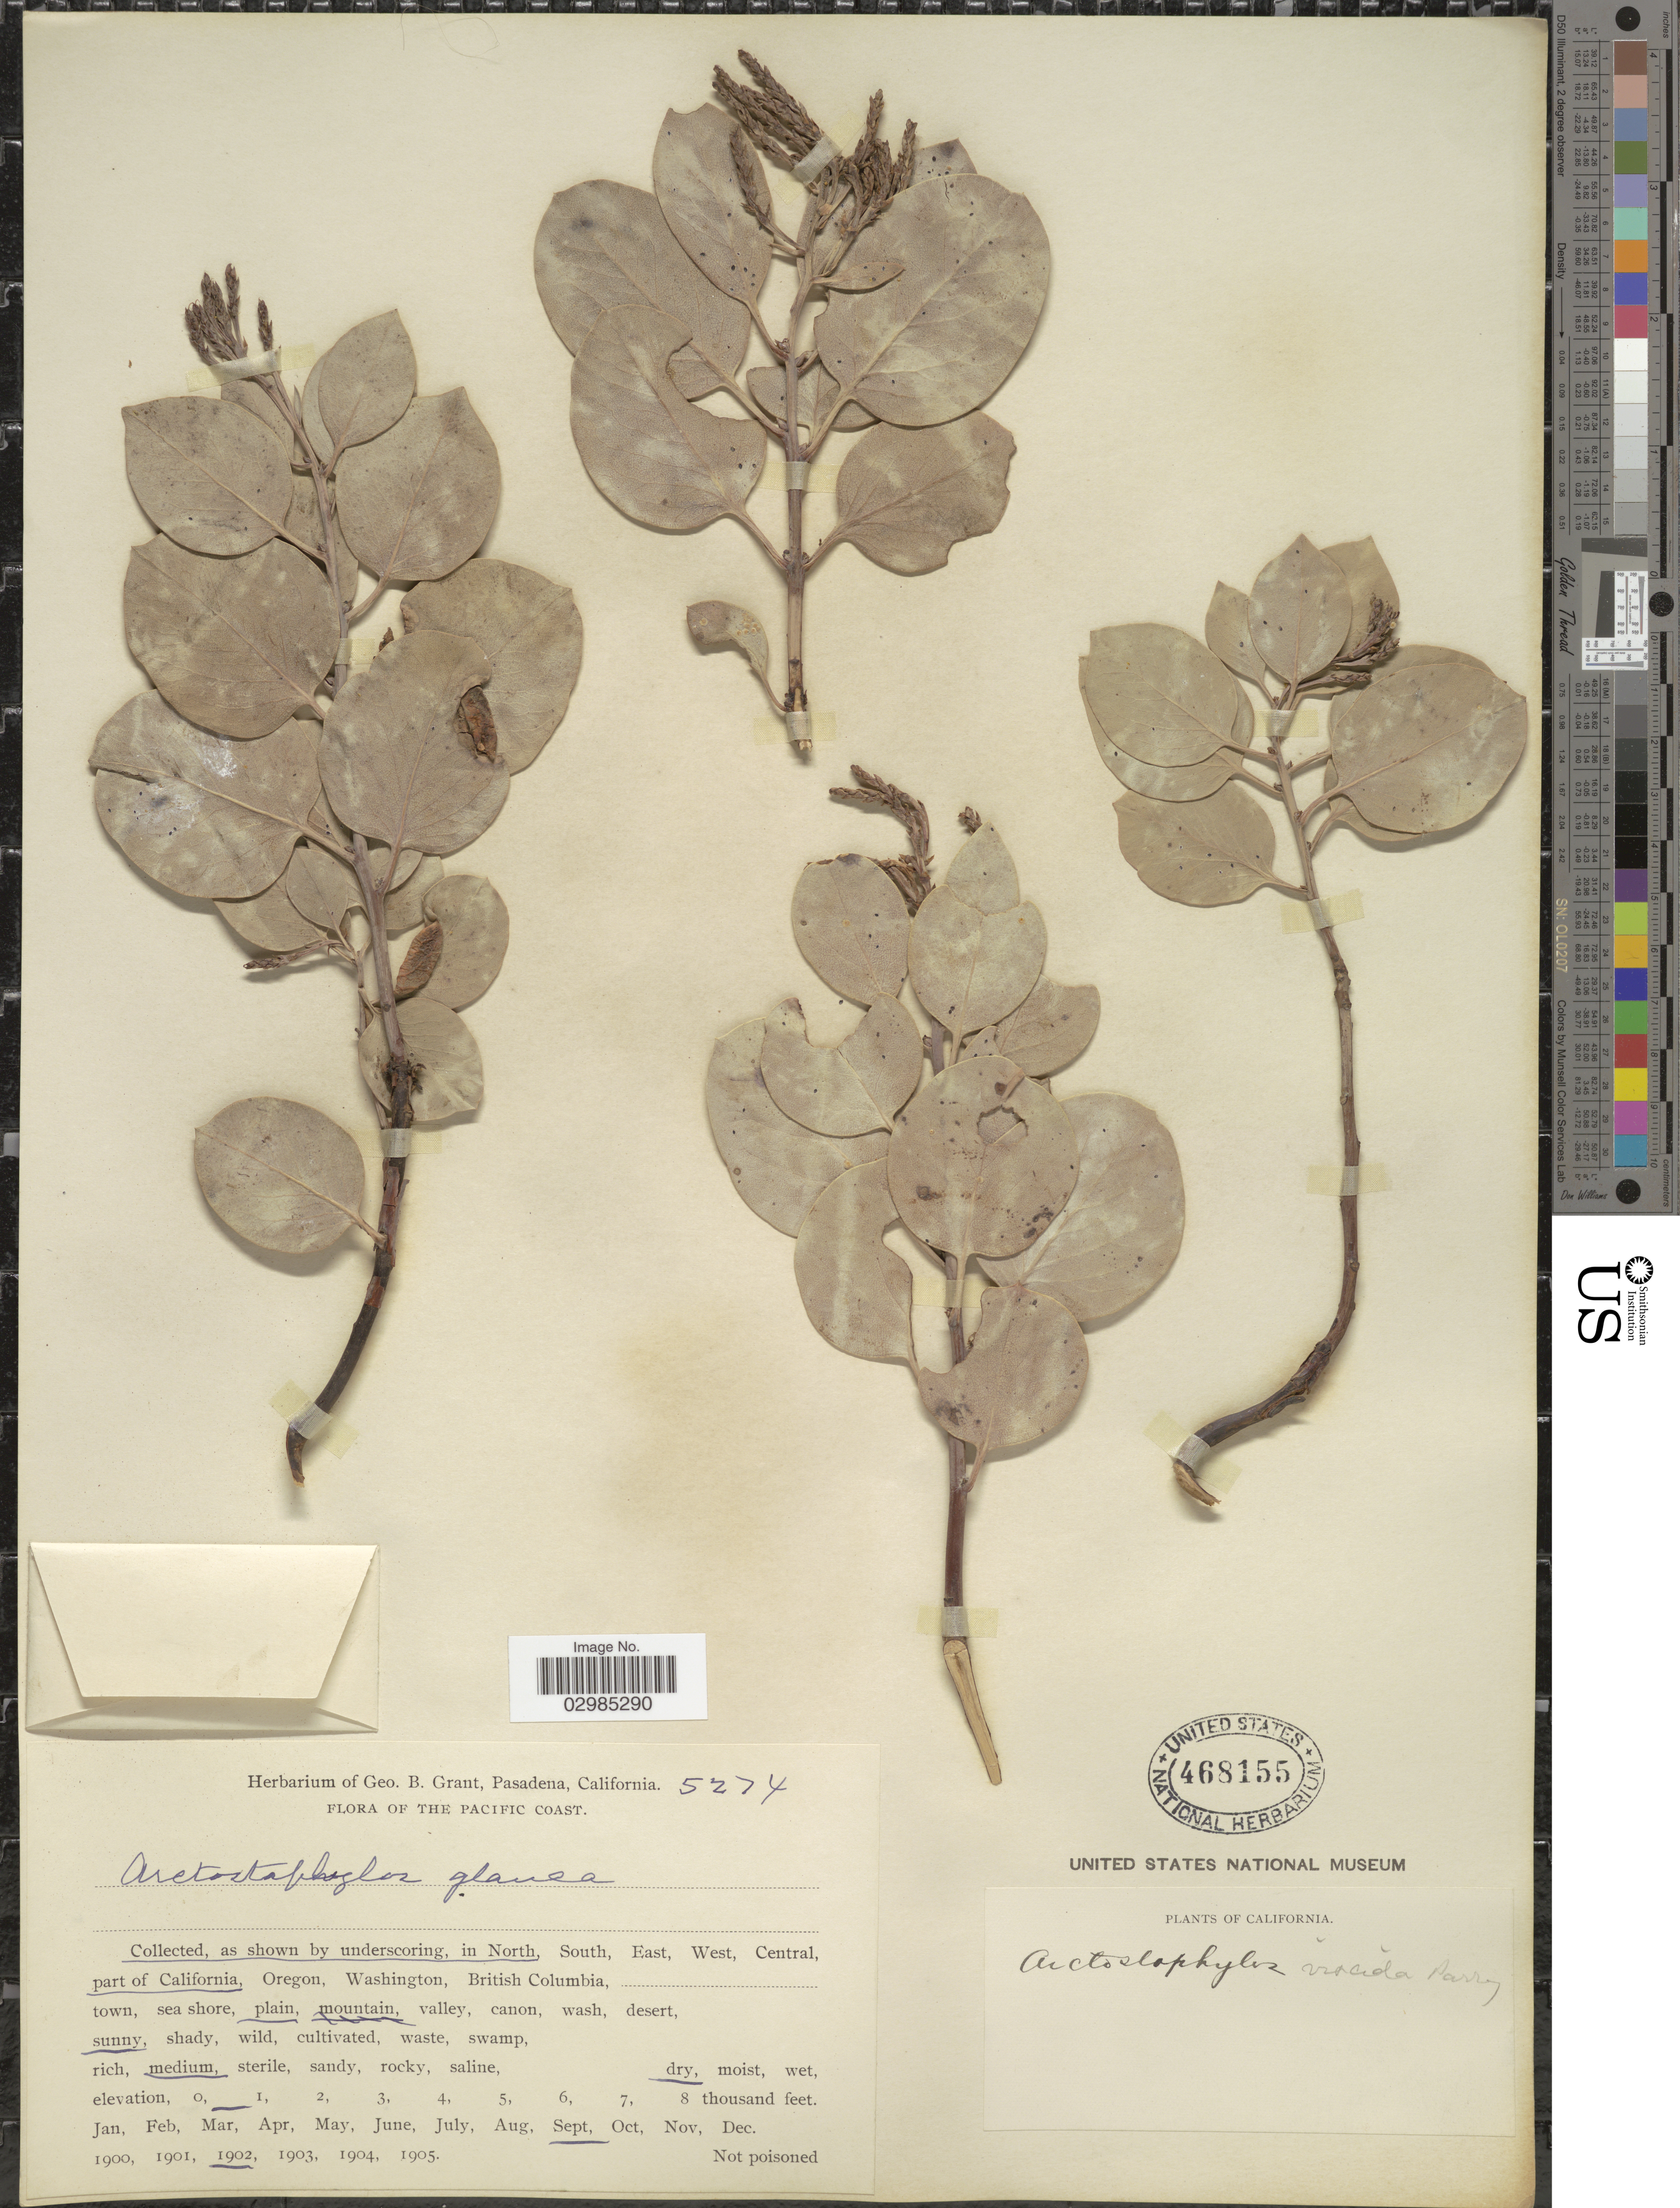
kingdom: Plantae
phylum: Tracheophyta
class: Magnoliopsida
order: Ericales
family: Ericaceae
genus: Arctostaphylos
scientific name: Arctostaphylos viscida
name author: Parry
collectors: ex herb. Geo. B. Grant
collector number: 5274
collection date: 1902-09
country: United States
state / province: California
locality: Pacific Coast. In North, part of California.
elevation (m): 305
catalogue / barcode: US 468155